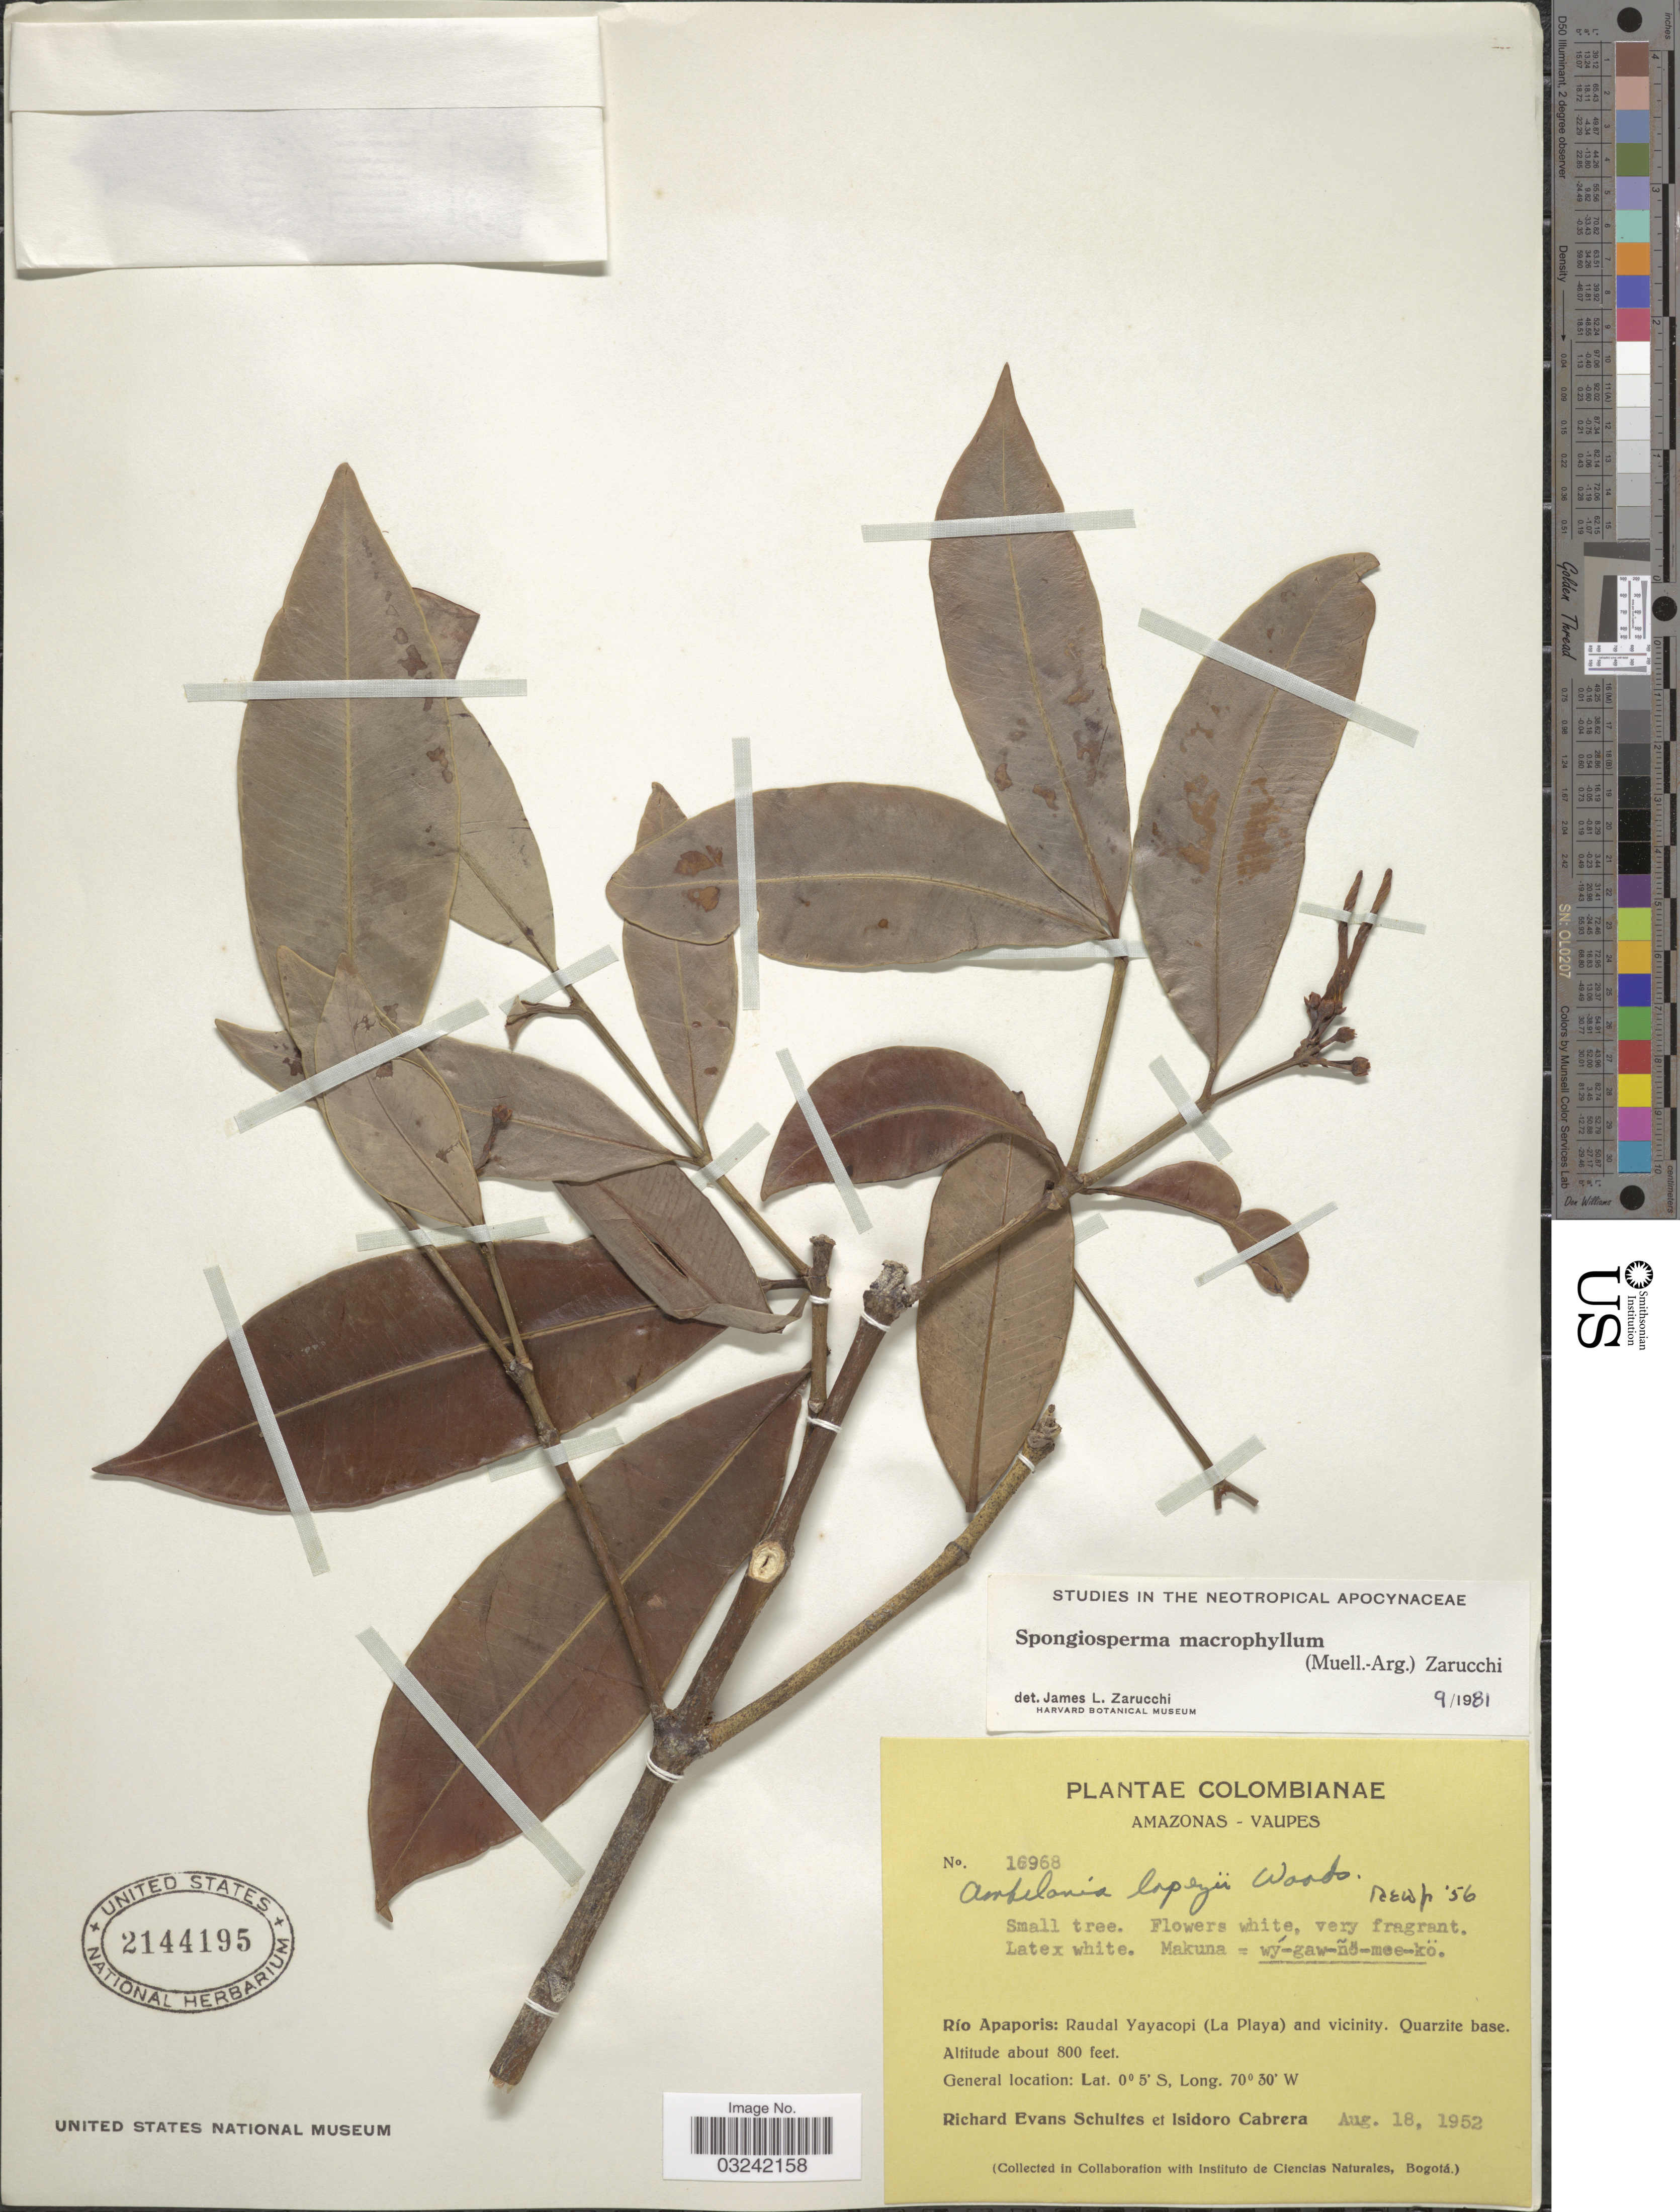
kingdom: Plantae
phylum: Tracheophyta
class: Magnoliopsida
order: Gentianales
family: Apocynaceae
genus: Spongiosperma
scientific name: Spongiosperma macrophyllum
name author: (Müll. Arg.) Zarucchi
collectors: R. E. Schultes & I. Cabrera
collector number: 16968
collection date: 1952-08-18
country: Colombia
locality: Amazonas - Vaupes. Río Apaporis: Raudal Yayacopi (La Playa) and vicinity.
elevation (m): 244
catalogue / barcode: US 2144195